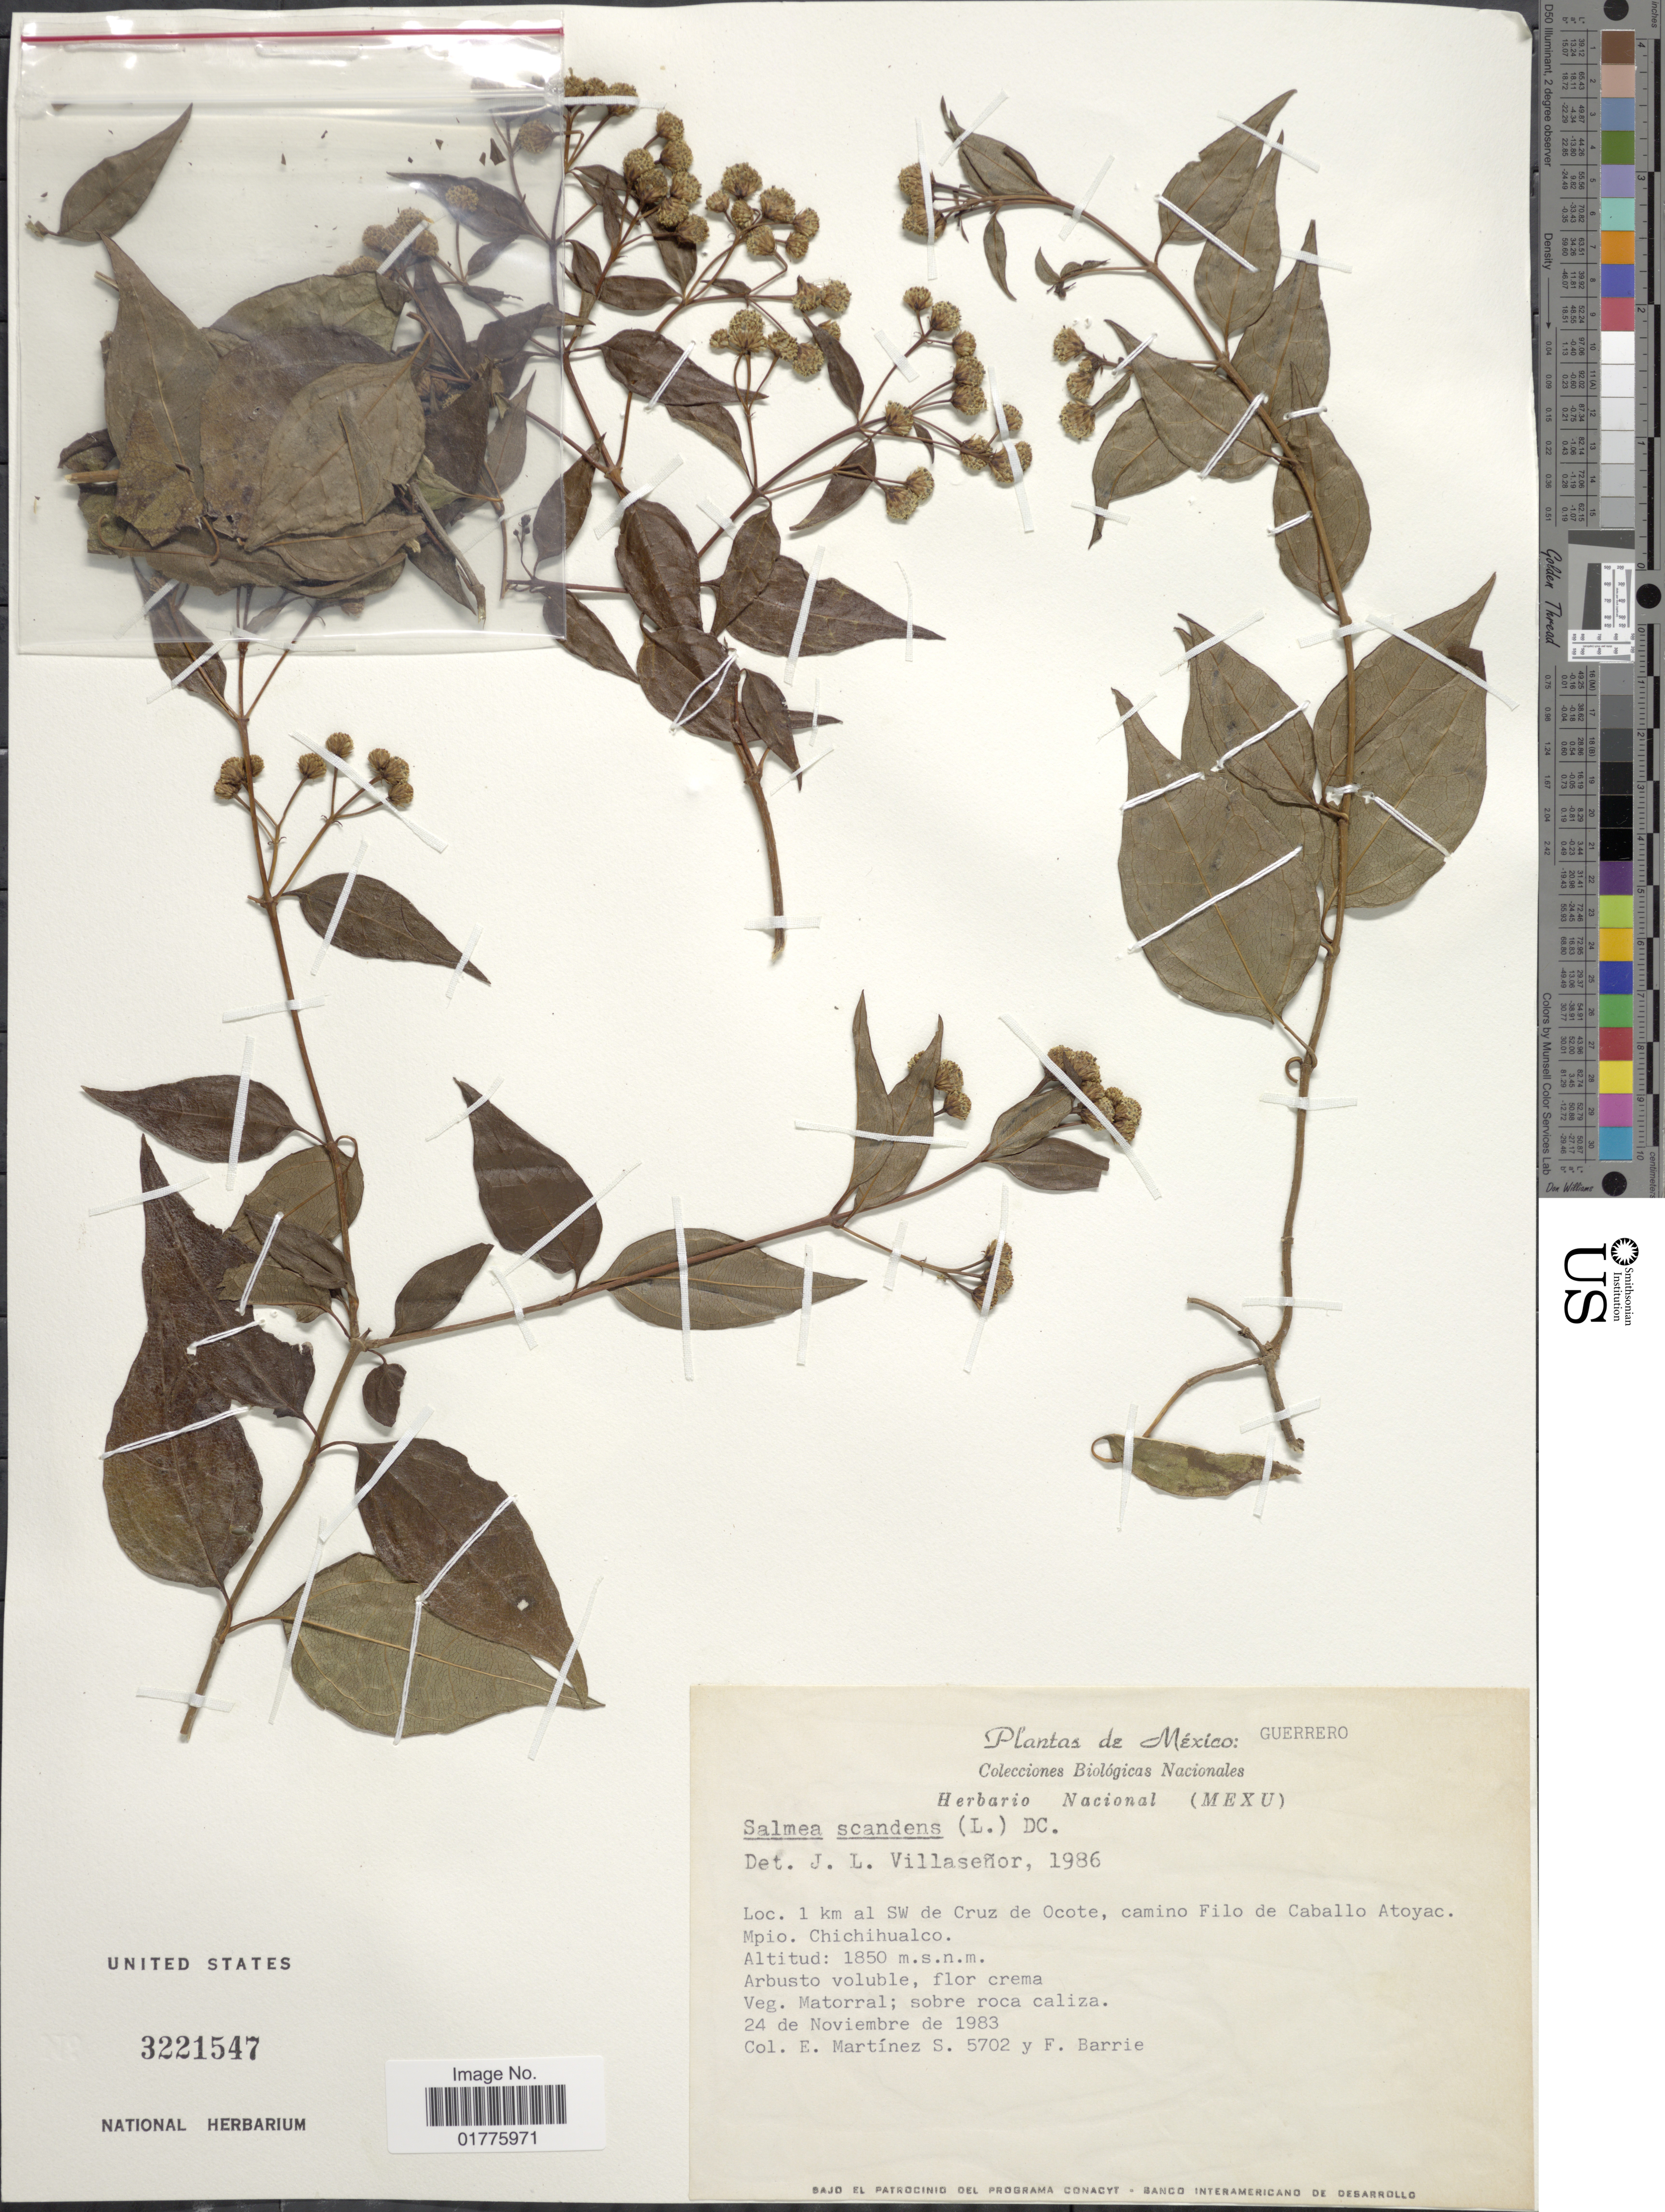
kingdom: Plantae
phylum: Tracheophyta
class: Magnoliopsida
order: Asterales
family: Asteraceae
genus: Salmea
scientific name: Salmea scandens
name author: (L.) DC.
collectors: E. M. Martínez S. & F. R. Barrie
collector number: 5702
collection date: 1983-11-24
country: Mexico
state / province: Guerrero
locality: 1 km al SW de Cruz de Ocote, camino Filo de Caballo Atoyac, Mpio. Chichihualco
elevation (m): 1850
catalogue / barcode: US 3221547